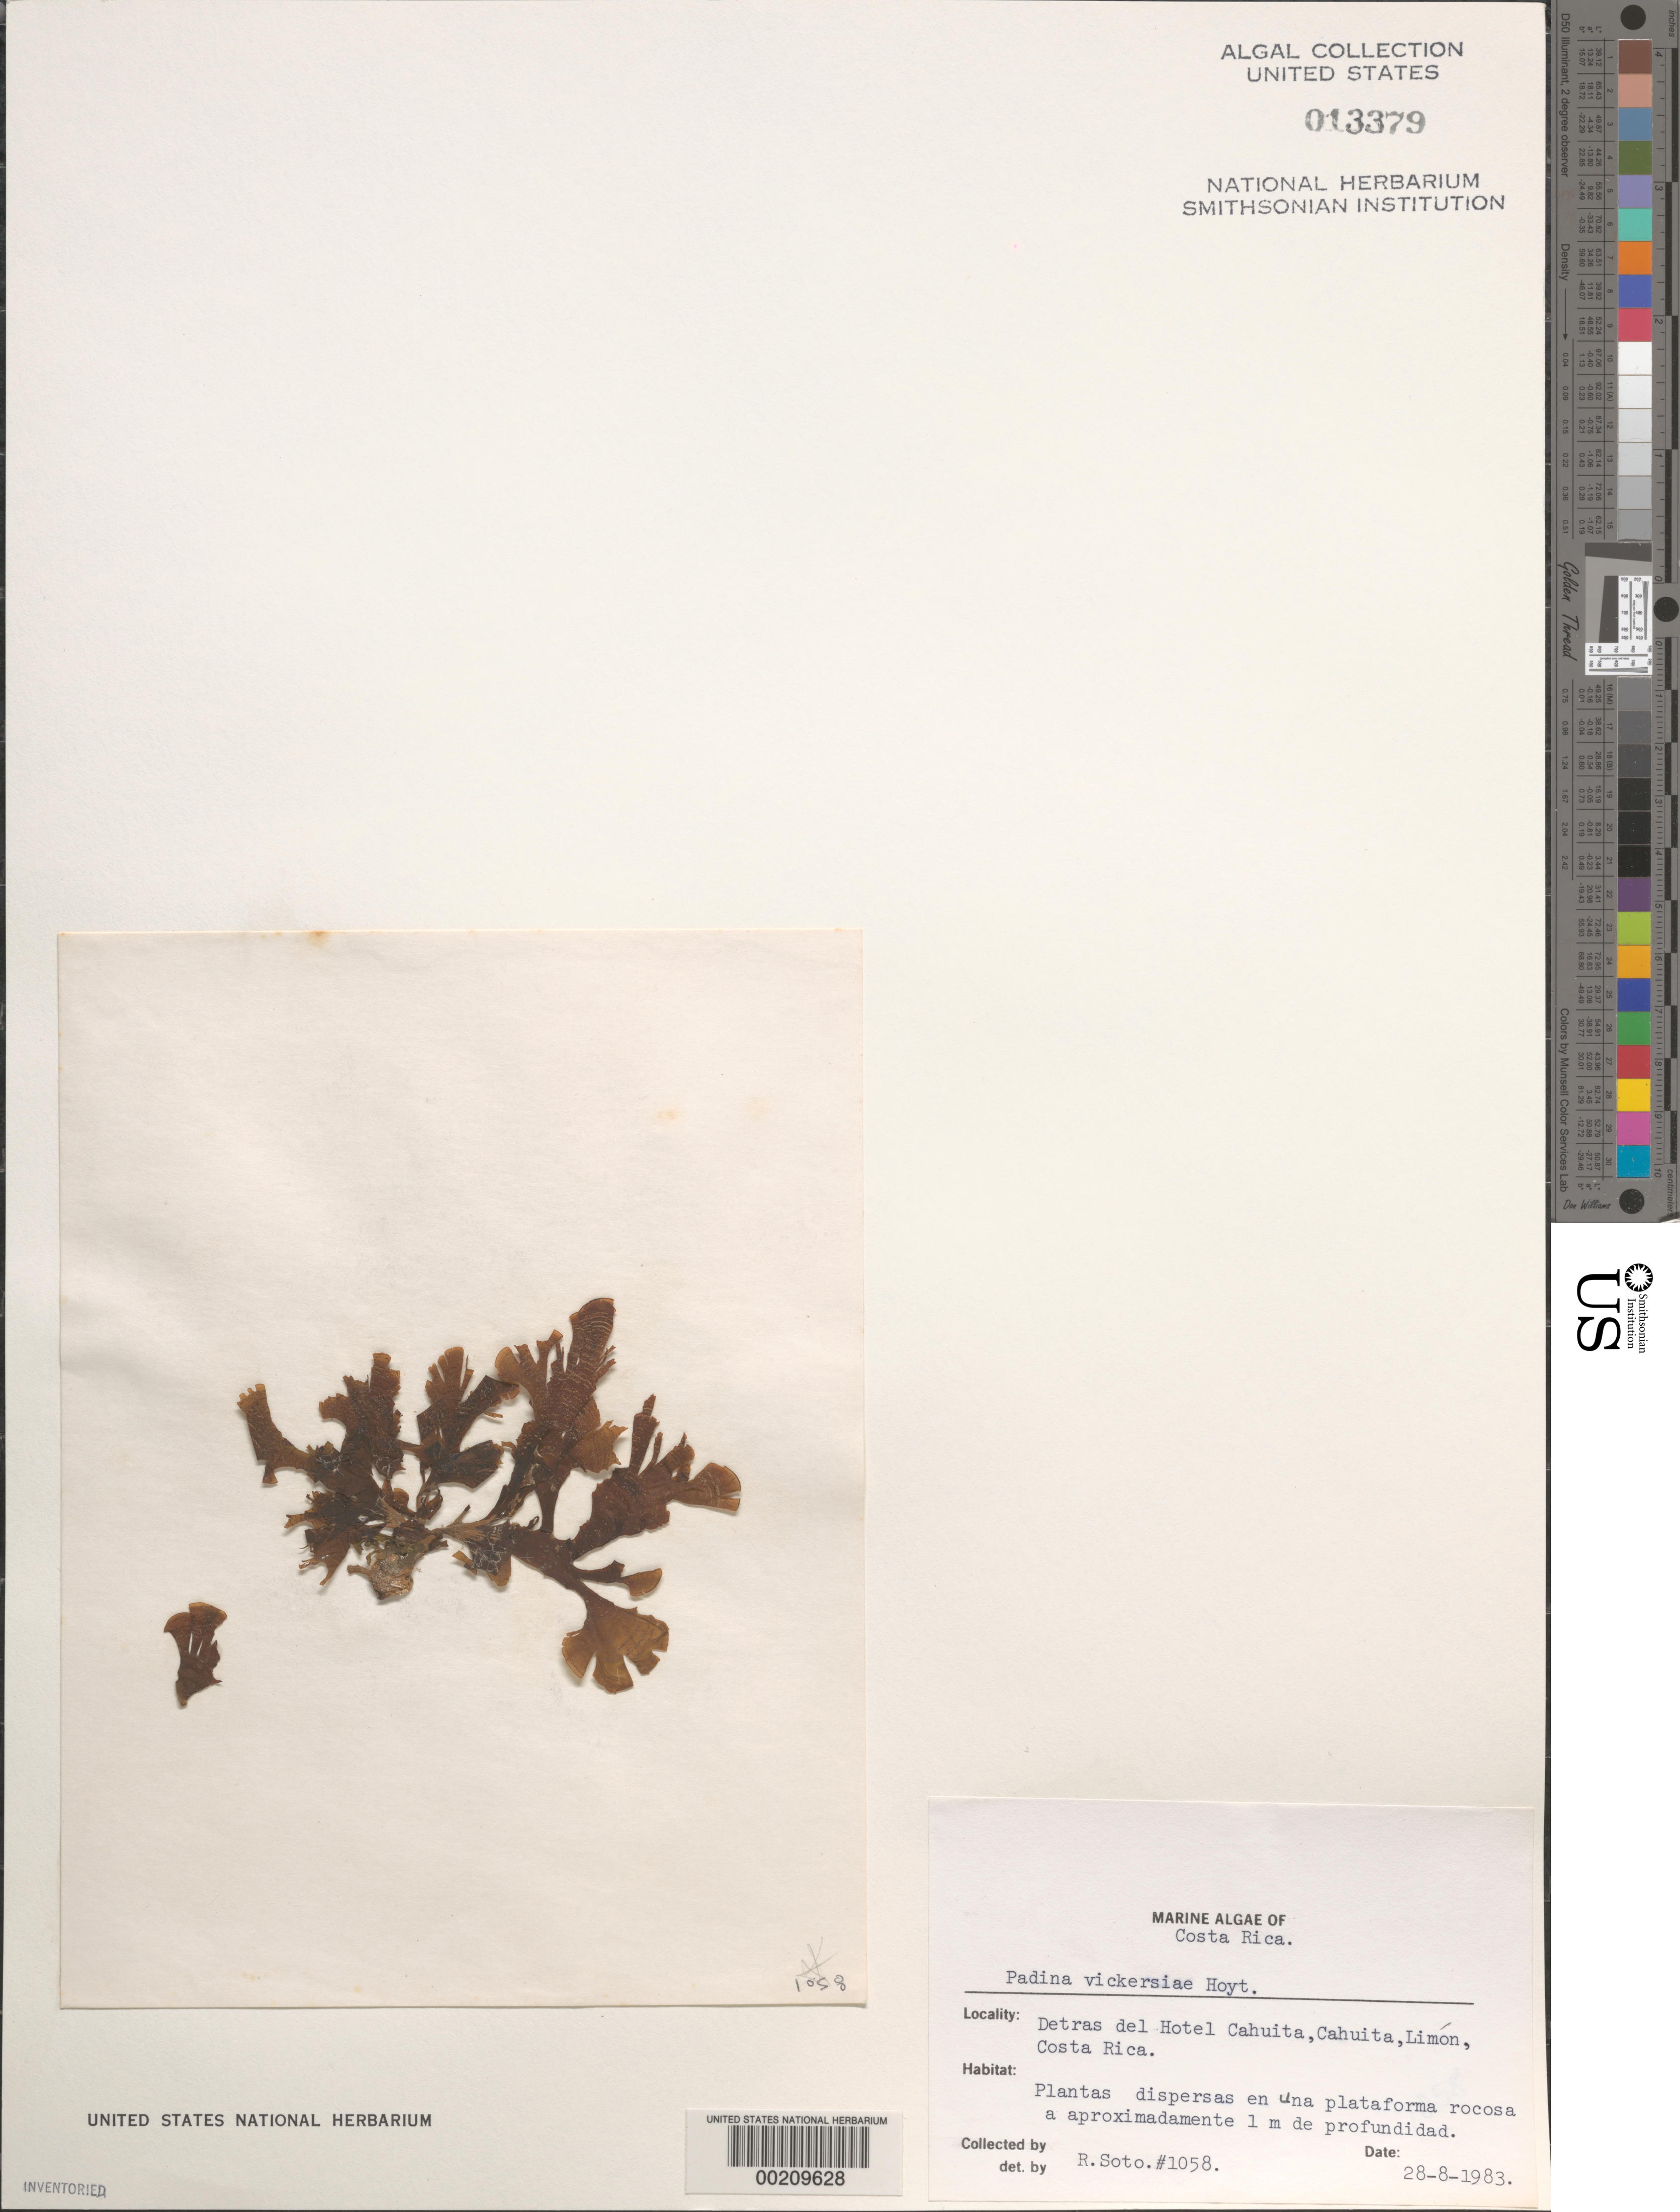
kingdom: Chromista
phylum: Ochrophyta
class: Phaeophyceae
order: Dictyotales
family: Dictyotaceae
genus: Padina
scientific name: Padina gymnospora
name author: (Kütz.) O.G. Sond.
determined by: Algae name updating Project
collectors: R. Soto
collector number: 1058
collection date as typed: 28 Aug 1983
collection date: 1983-08-28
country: Costa Rica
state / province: Limón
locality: Cahuita, Hotel Cahuita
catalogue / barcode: US 13379